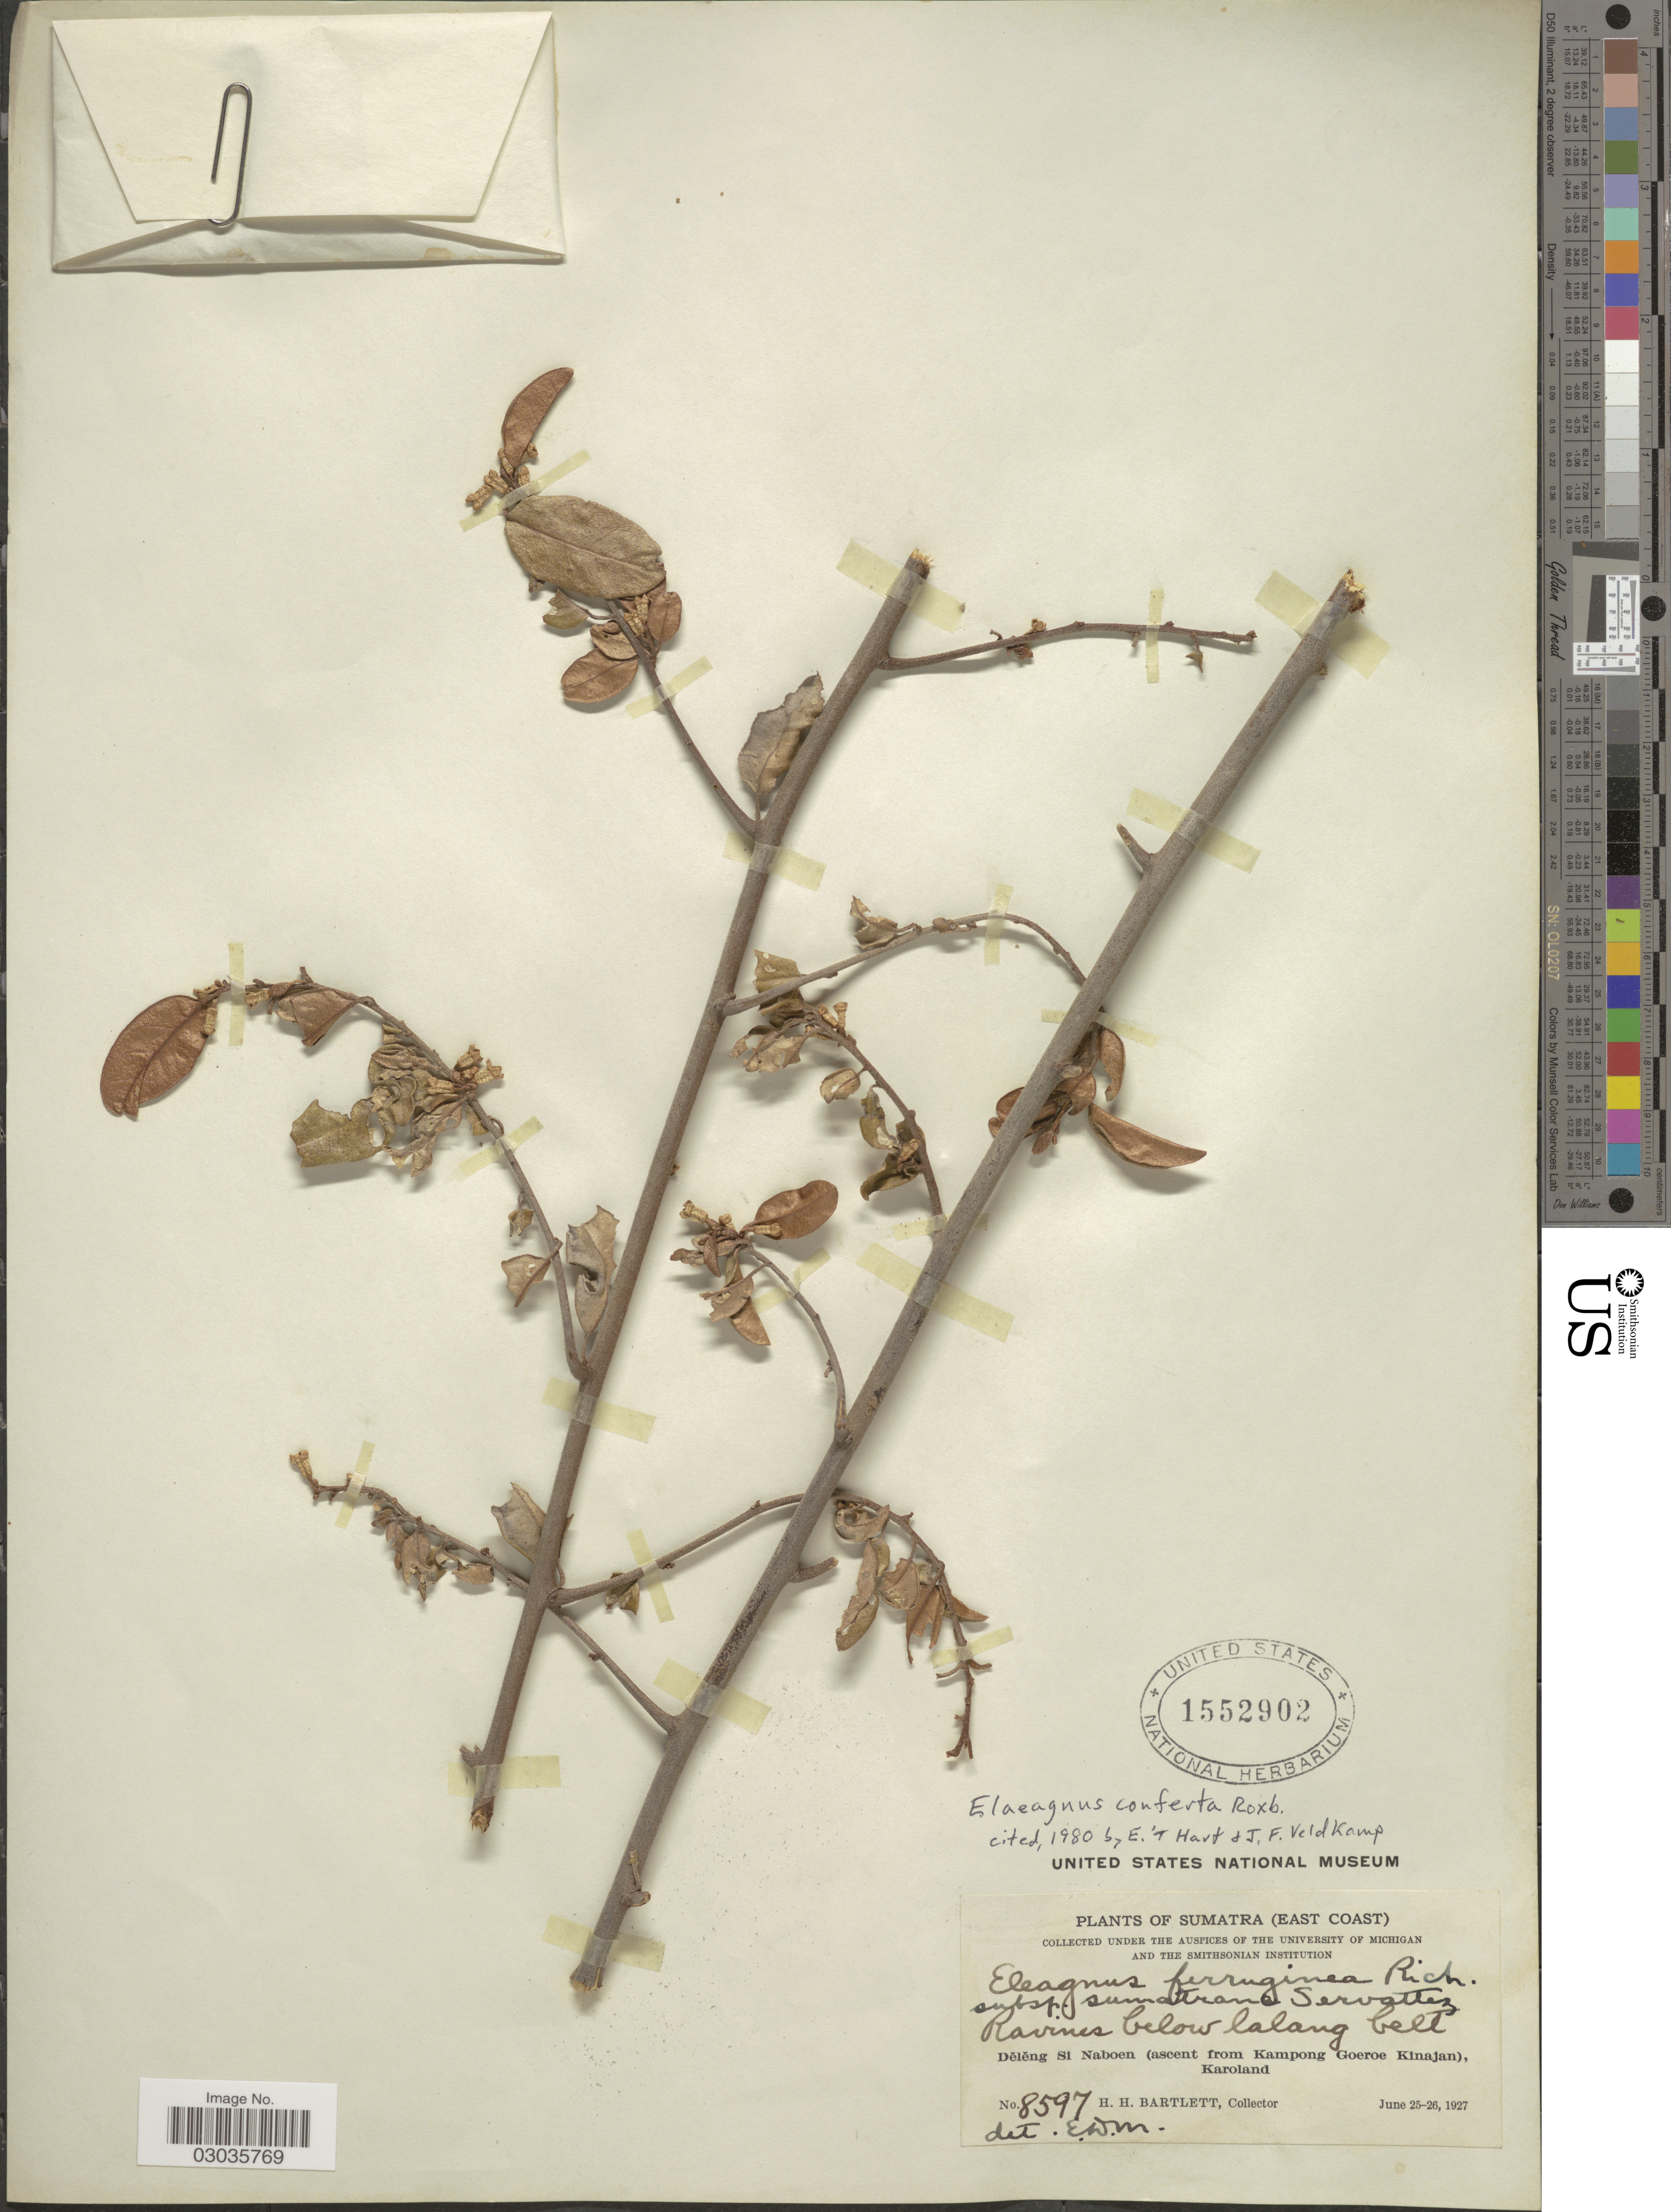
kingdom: Plantae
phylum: Tracheophyta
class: Magnoliopsida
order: Rosales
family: Elaeagnaceae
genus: Elaeagnus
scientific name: Elaeagnus conferta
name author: Roxb.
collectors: H. H. Bartlett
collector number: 8597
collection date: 1927-06-25/1927-06-26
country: Indonesia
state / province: Sumatra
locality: (East Coast). Ravins below lalang belt. Deleng Si Naboen (ascent from Kampong Goeroe Kinajan), Karoland.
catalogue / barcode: US 1552902